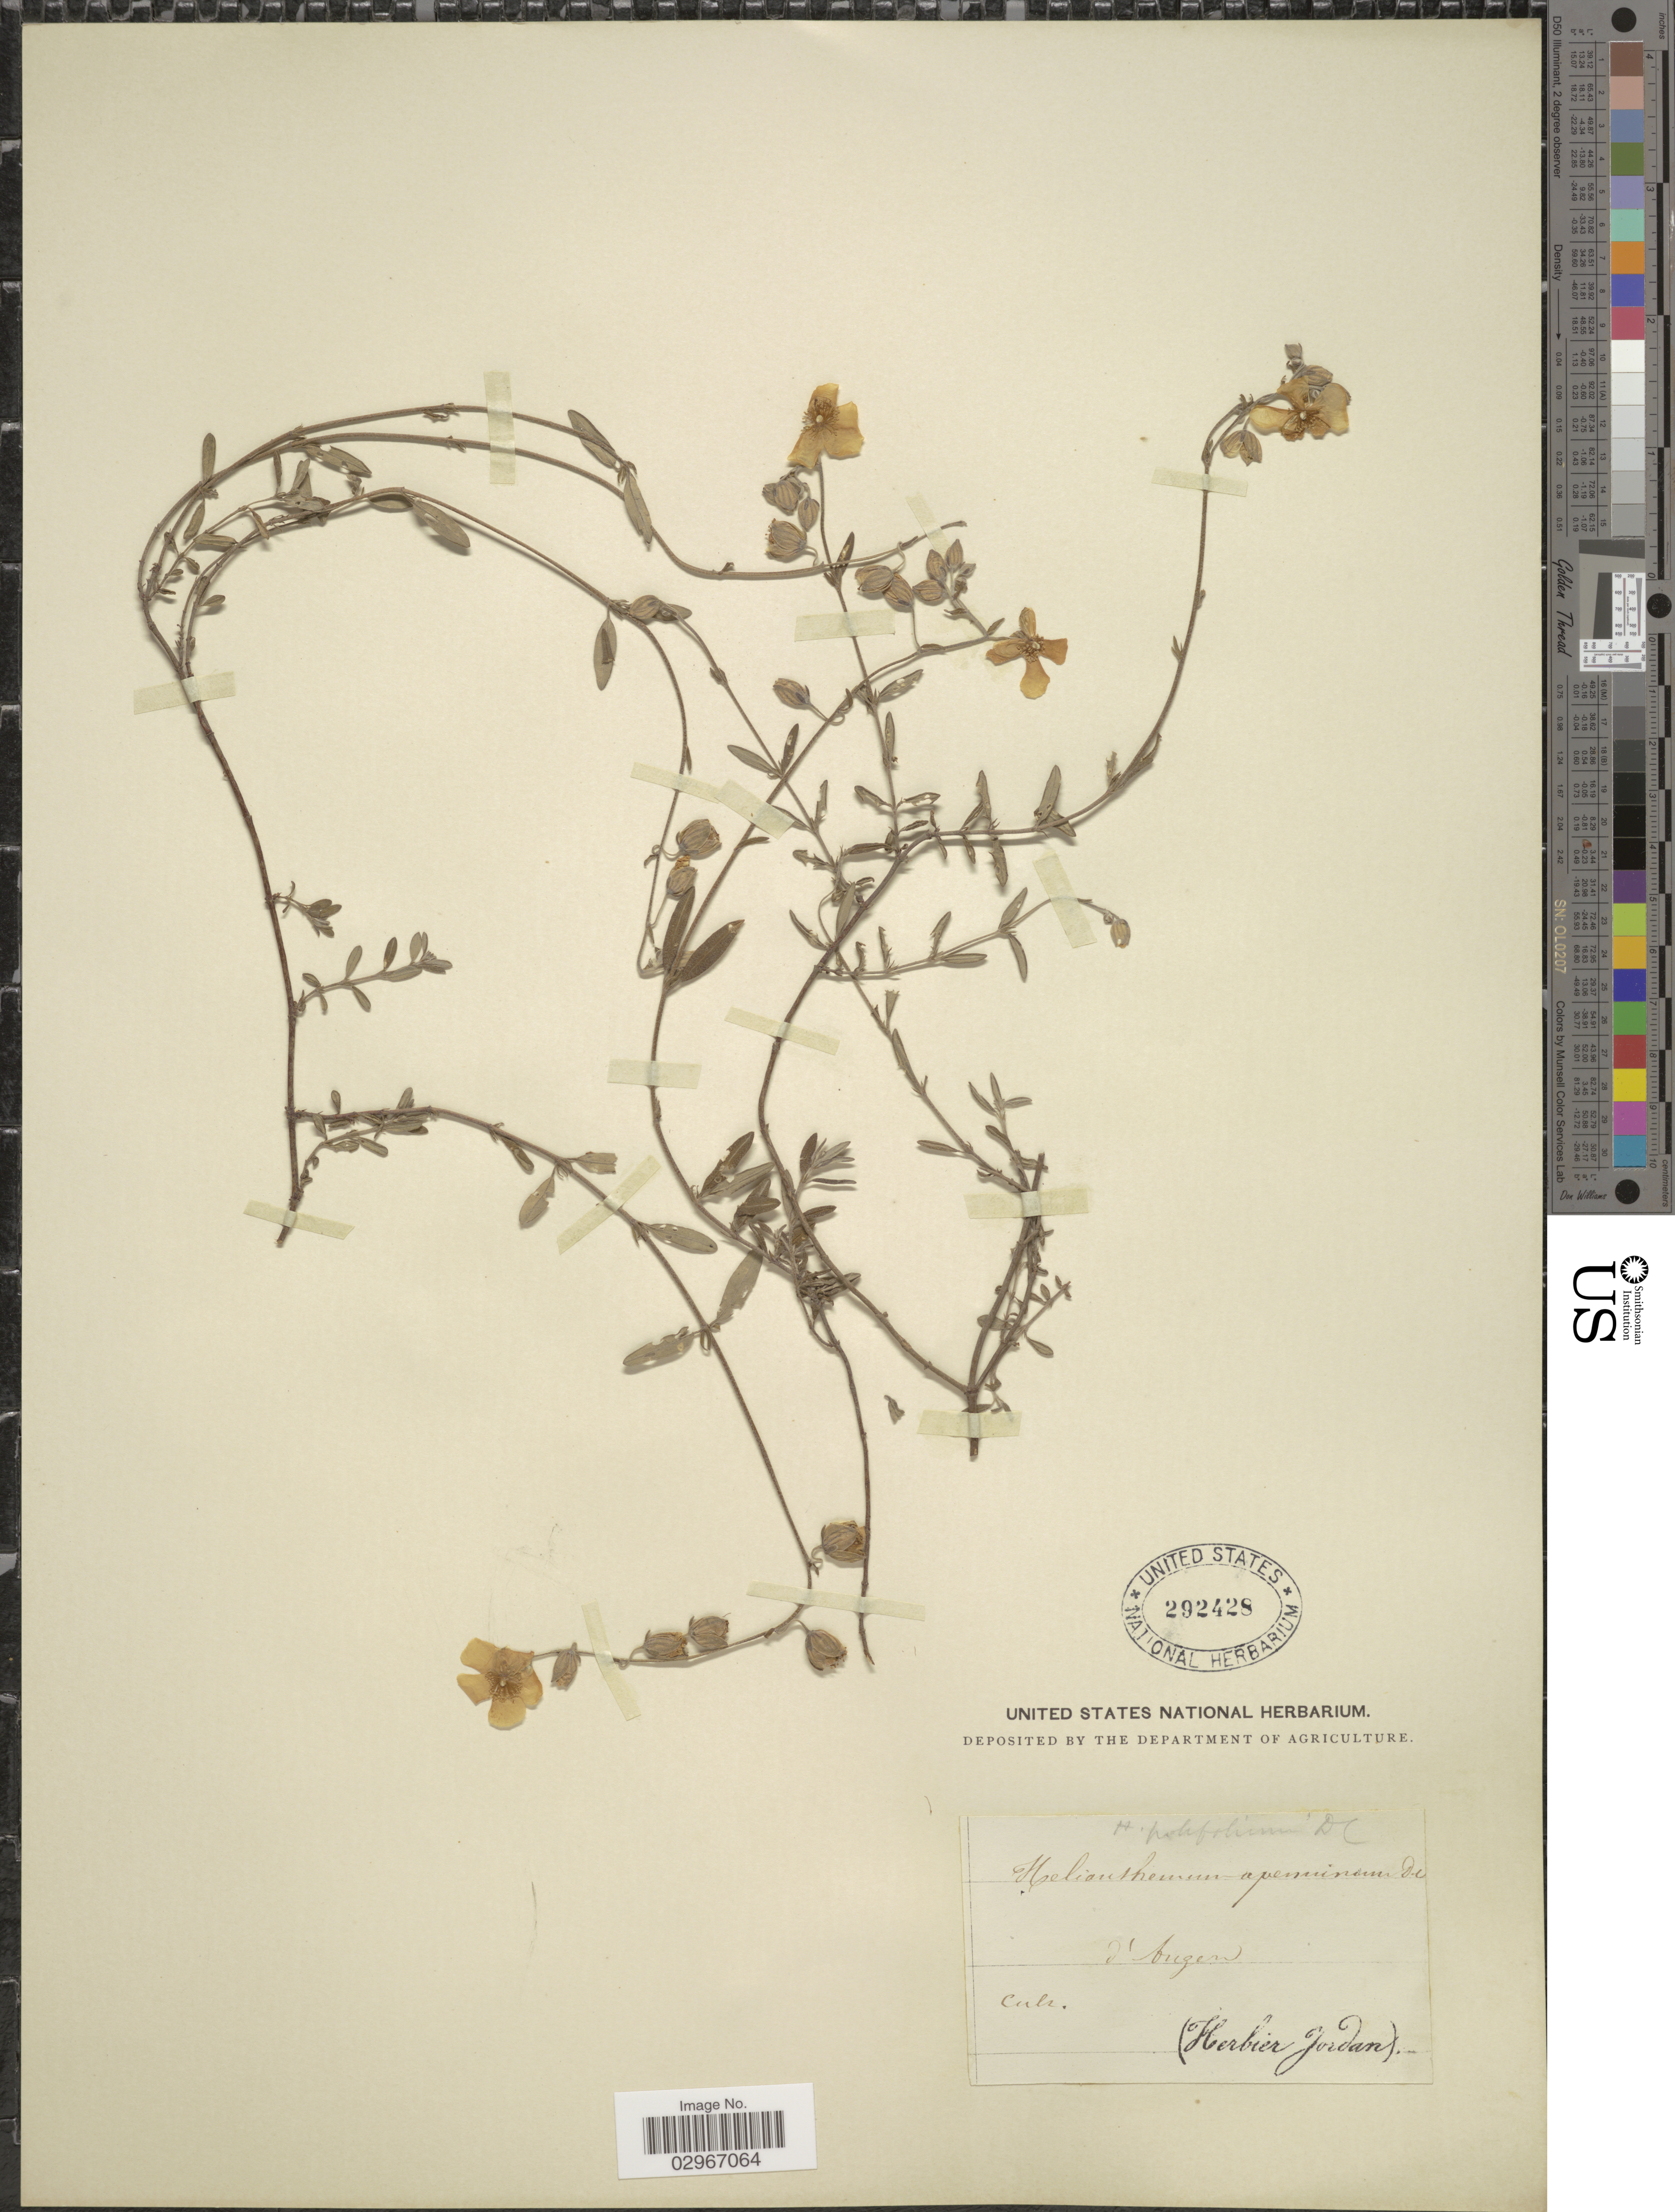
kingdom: Plantae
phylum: Tracheophyta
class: Magnoliopsida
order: Malvales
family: Cistaceae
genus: Helianthemum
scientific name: Helianthemum apenninum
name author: (L.) Mill.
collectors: ex herb. Jordan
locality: D'Augen. Cult.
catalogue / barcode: US 292428